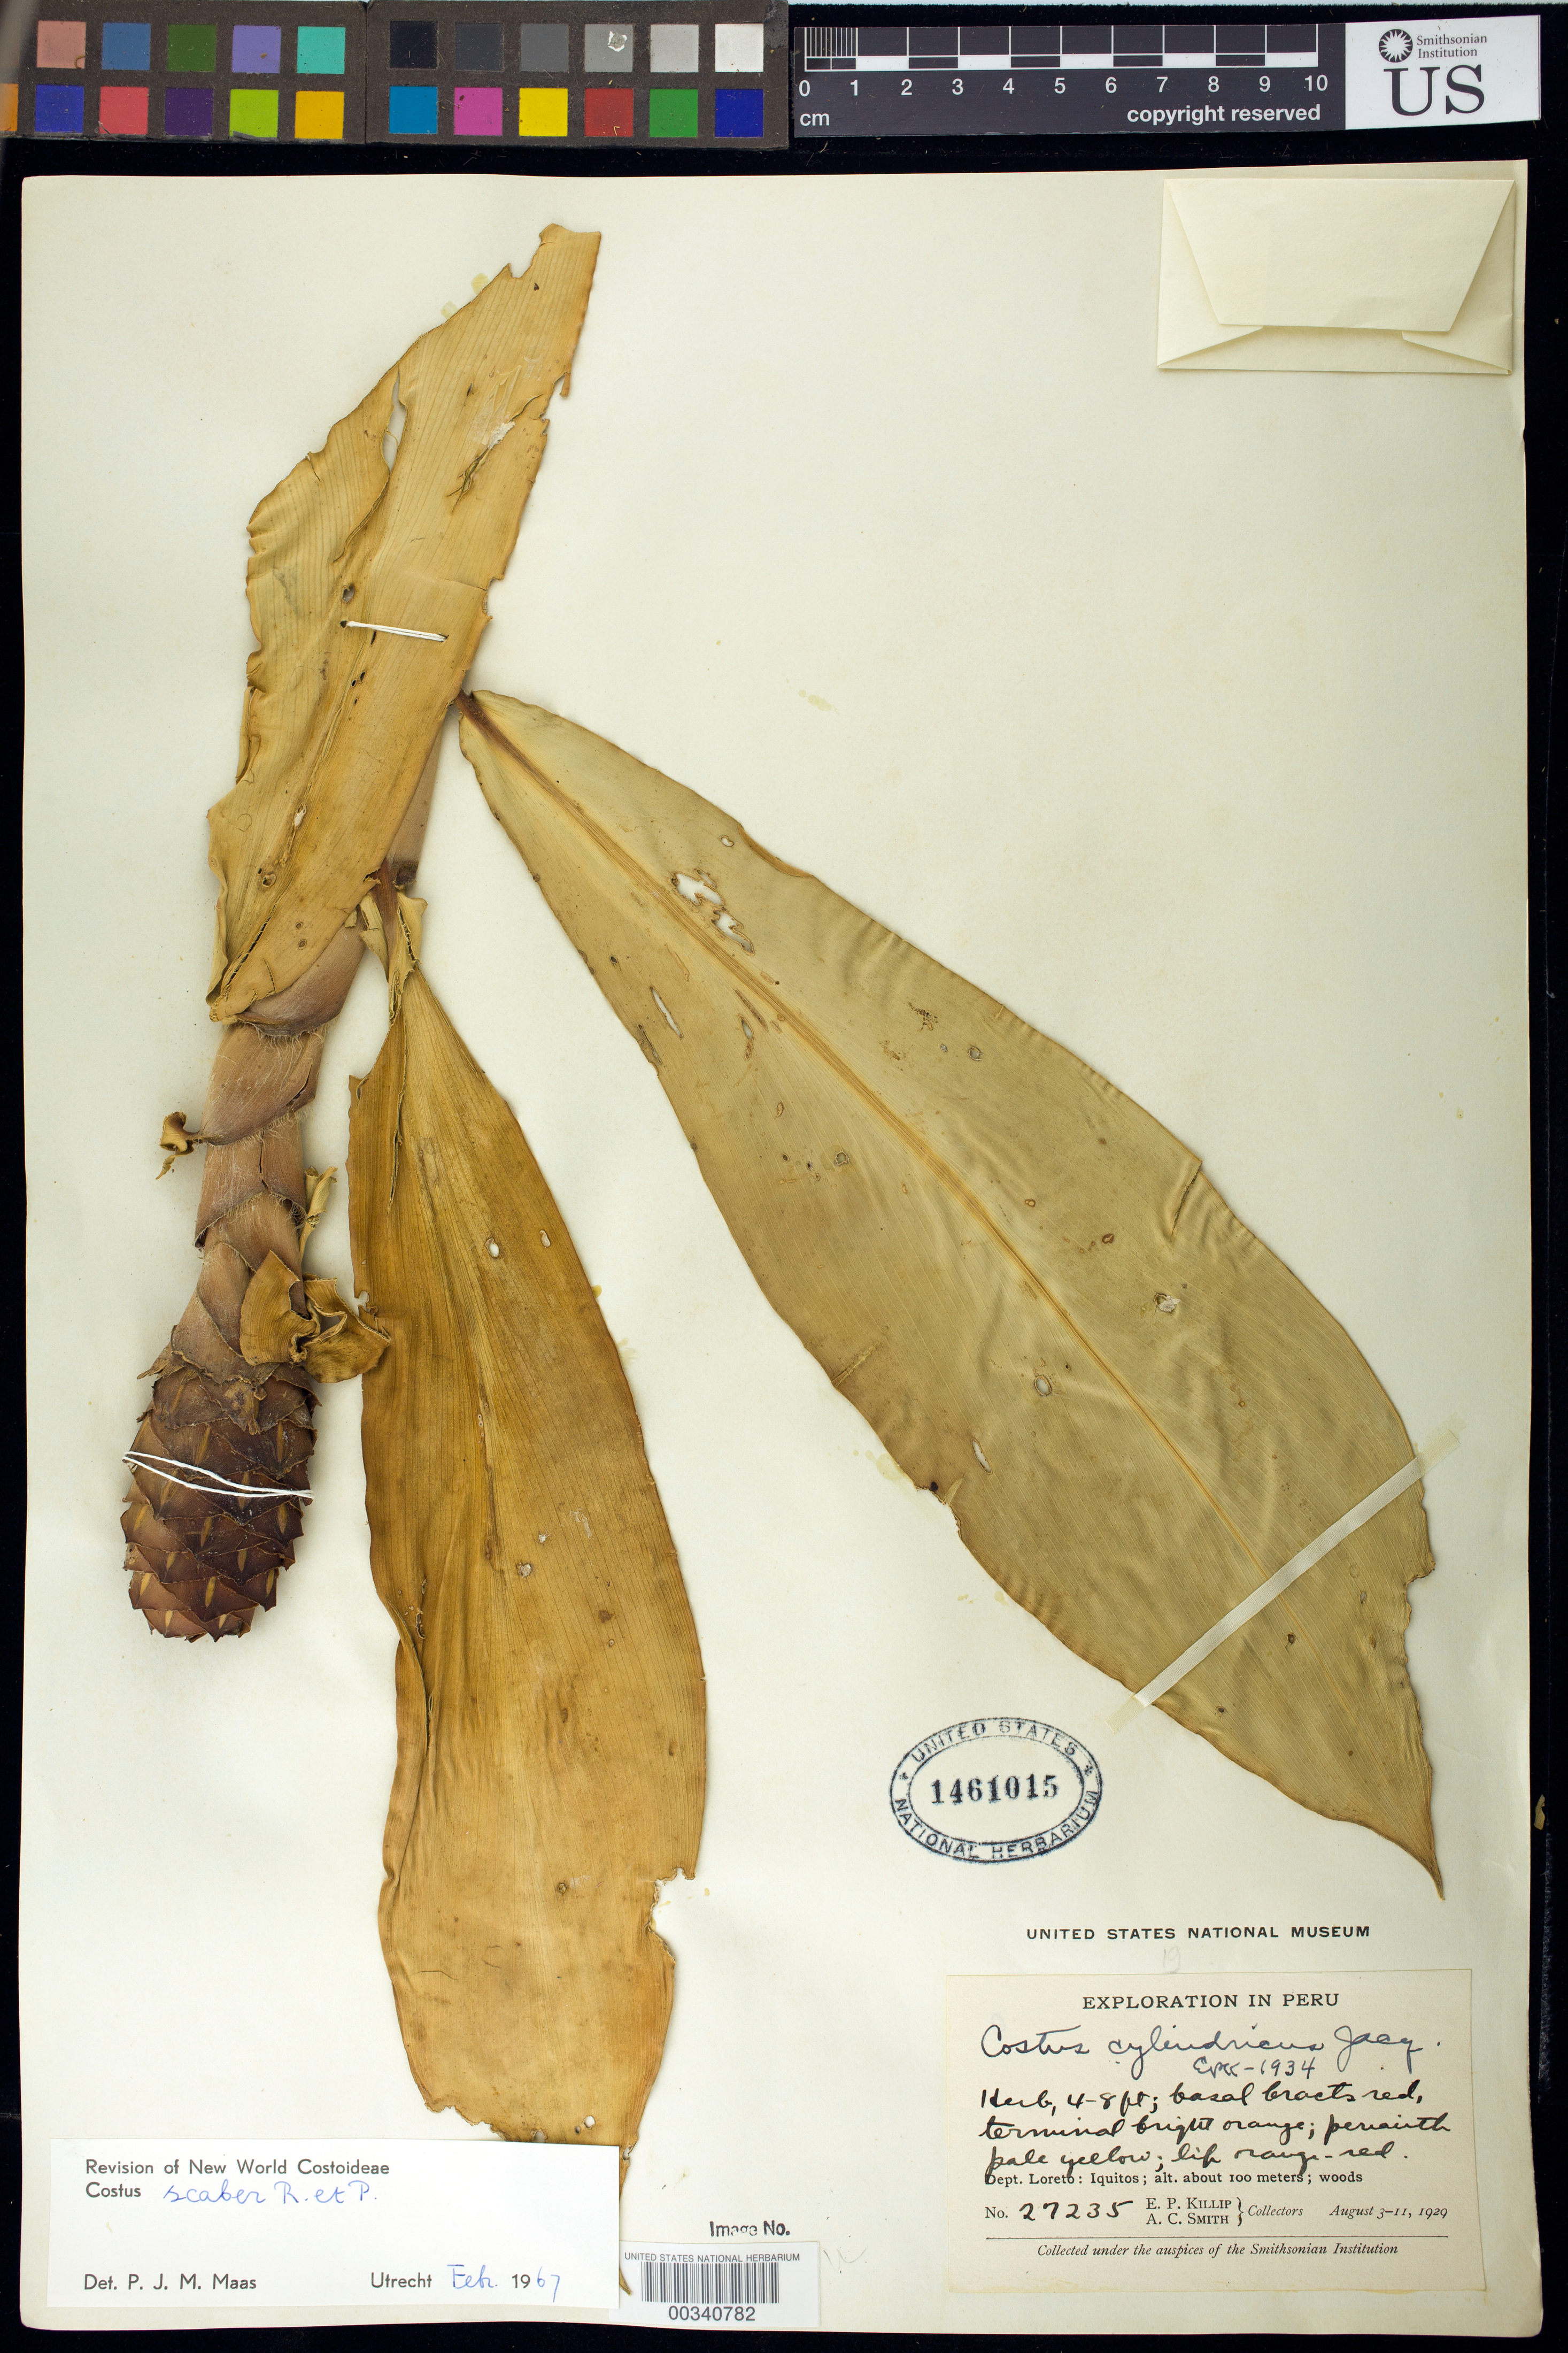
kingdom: Plantae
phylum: Tracheophyta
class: Liliopsida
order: Zingiberales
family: Costaceae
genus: Costus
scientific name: Costus scaber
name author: Ruiz & Pav.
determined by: Maas, Paul J. M.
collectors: E. P. Killip & A. C. Smith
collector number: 27235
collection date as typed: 03 Aug 1929 to 11 Aug 1929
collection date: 1929-08-03/1929-08-11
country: Peru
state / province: Loreto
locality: Iquitos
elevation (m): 100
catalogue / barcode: US 1461015